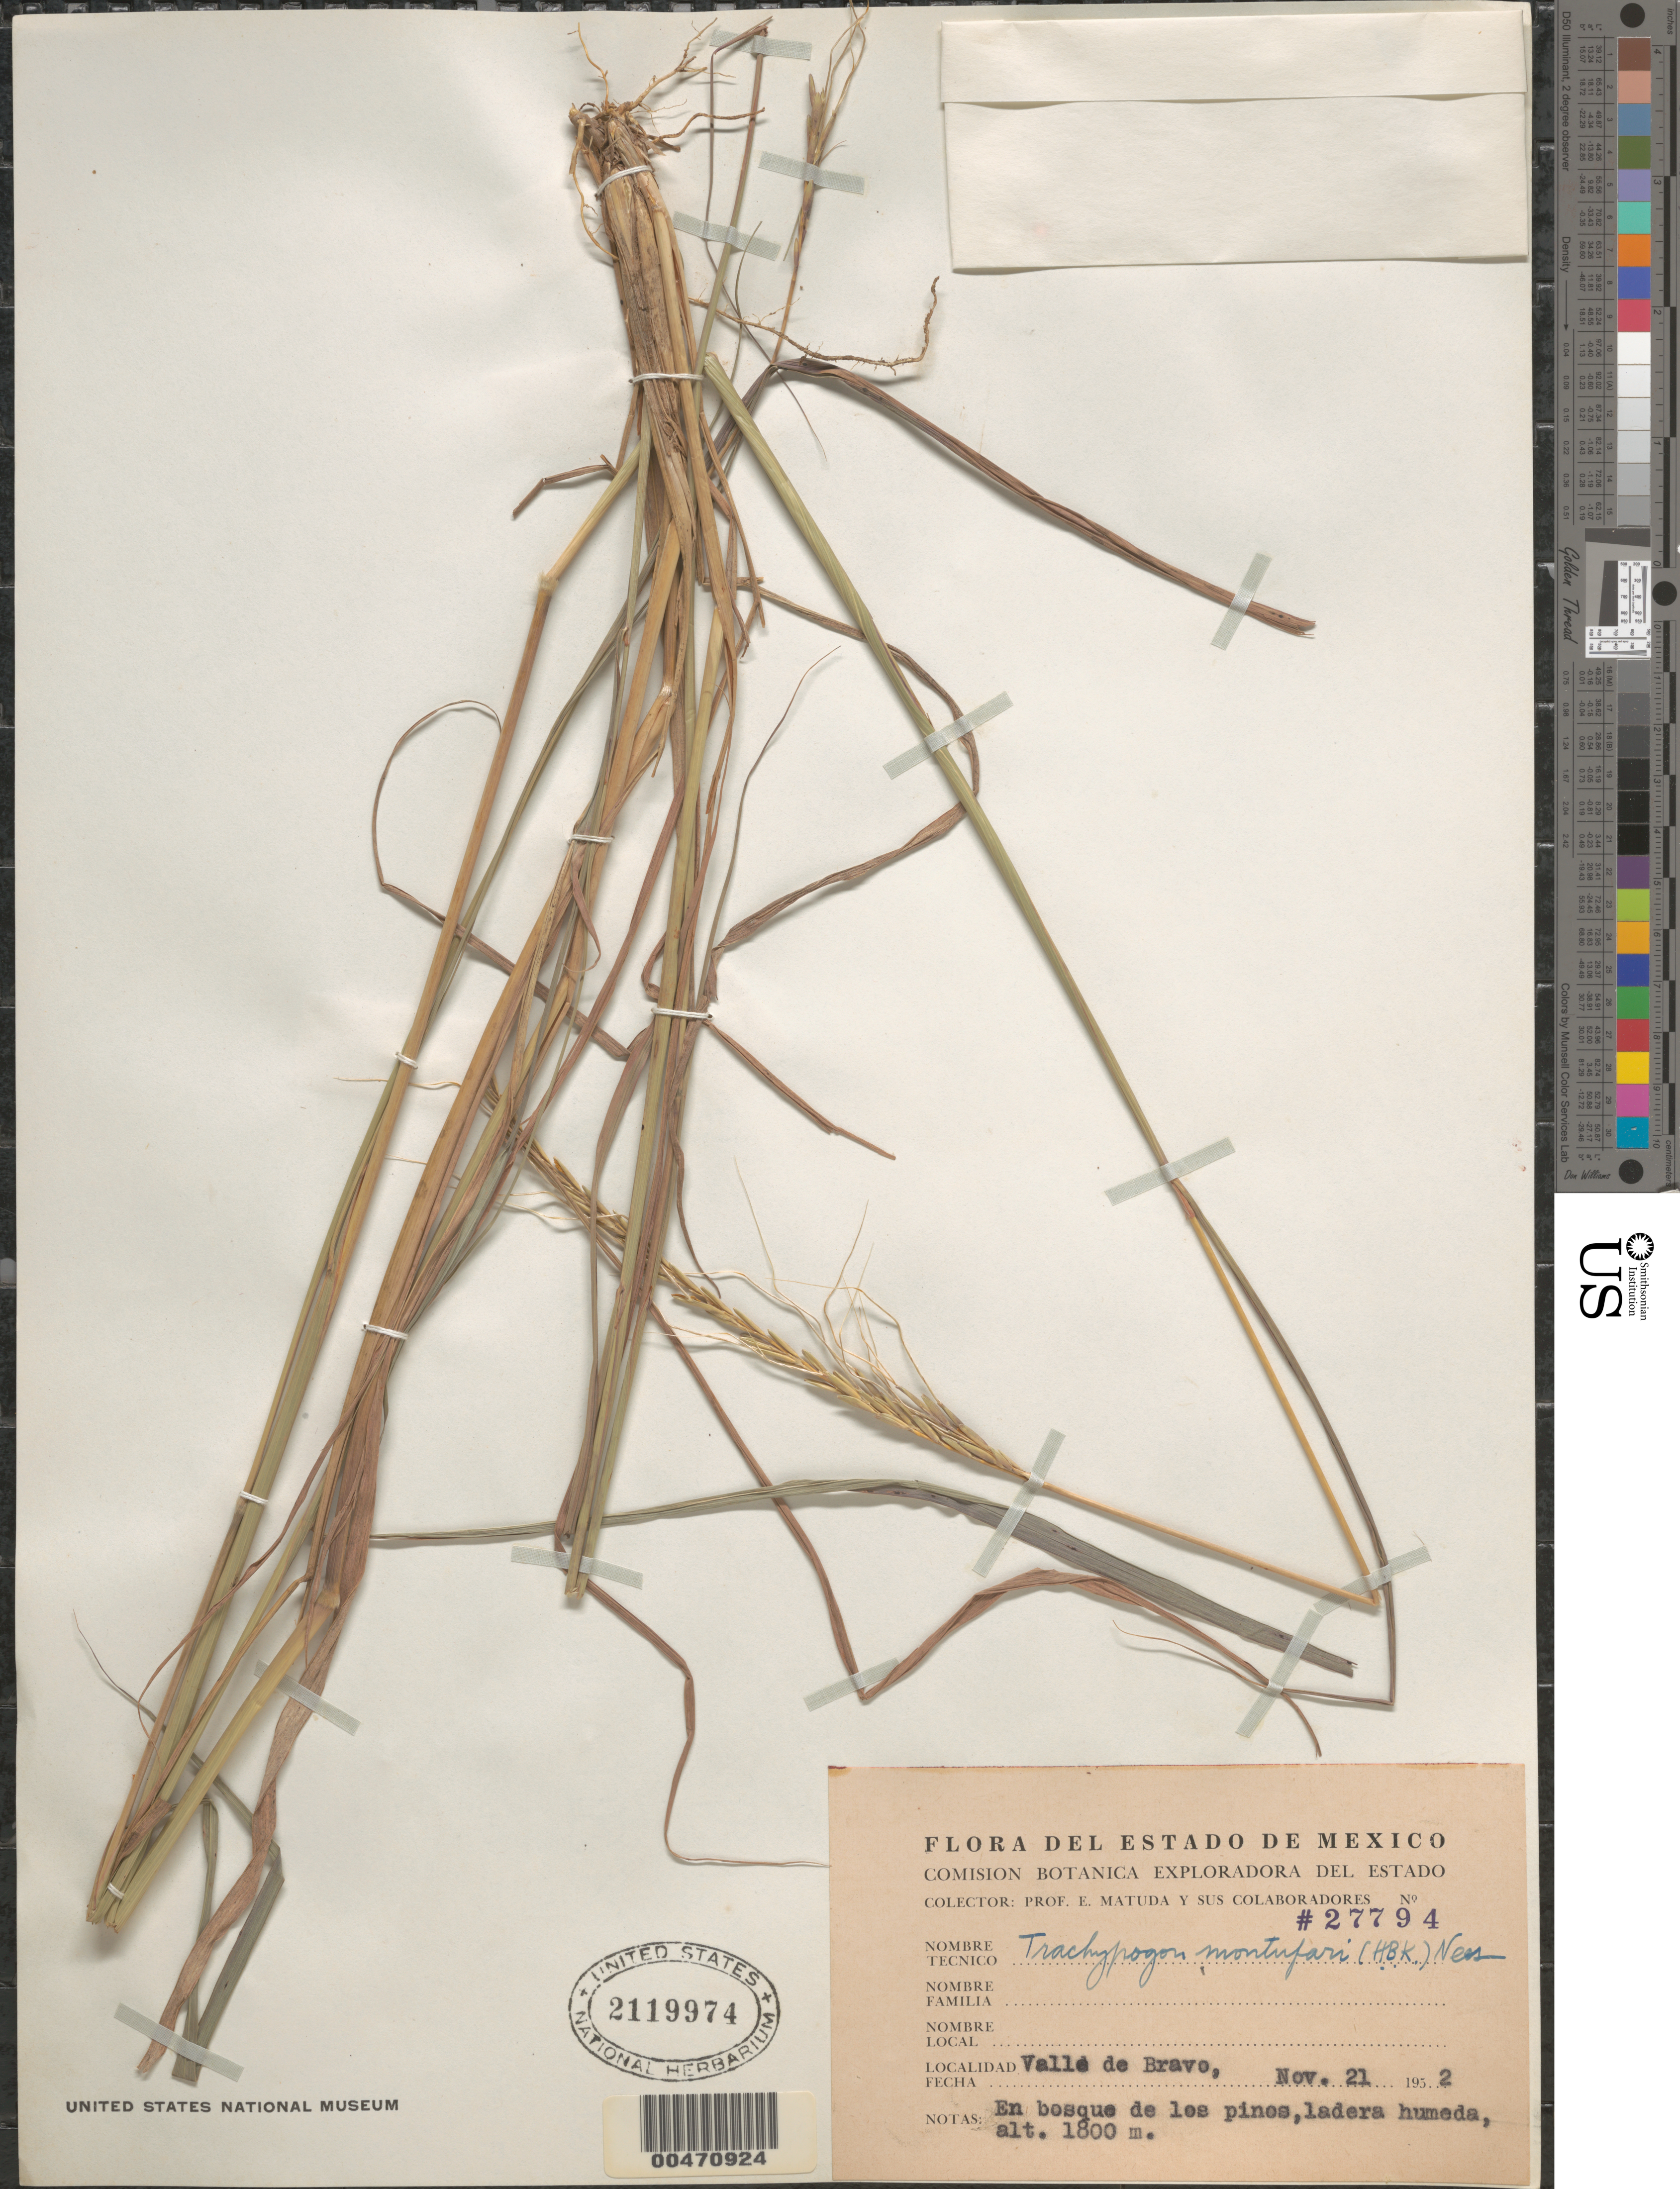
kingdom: Plantae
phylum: Tracheophyta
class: Liliopsida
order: Poales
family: Poaceae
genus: Trachypogon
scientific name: Trachypogon montufari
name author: (Kunth) Nees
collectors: E. Matuda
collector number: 27794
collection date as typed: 21 Nov 1952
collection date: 1952-11-21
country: Mexico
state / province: México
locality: Valle de Bravo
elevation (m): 1800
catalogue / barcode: US 2119974